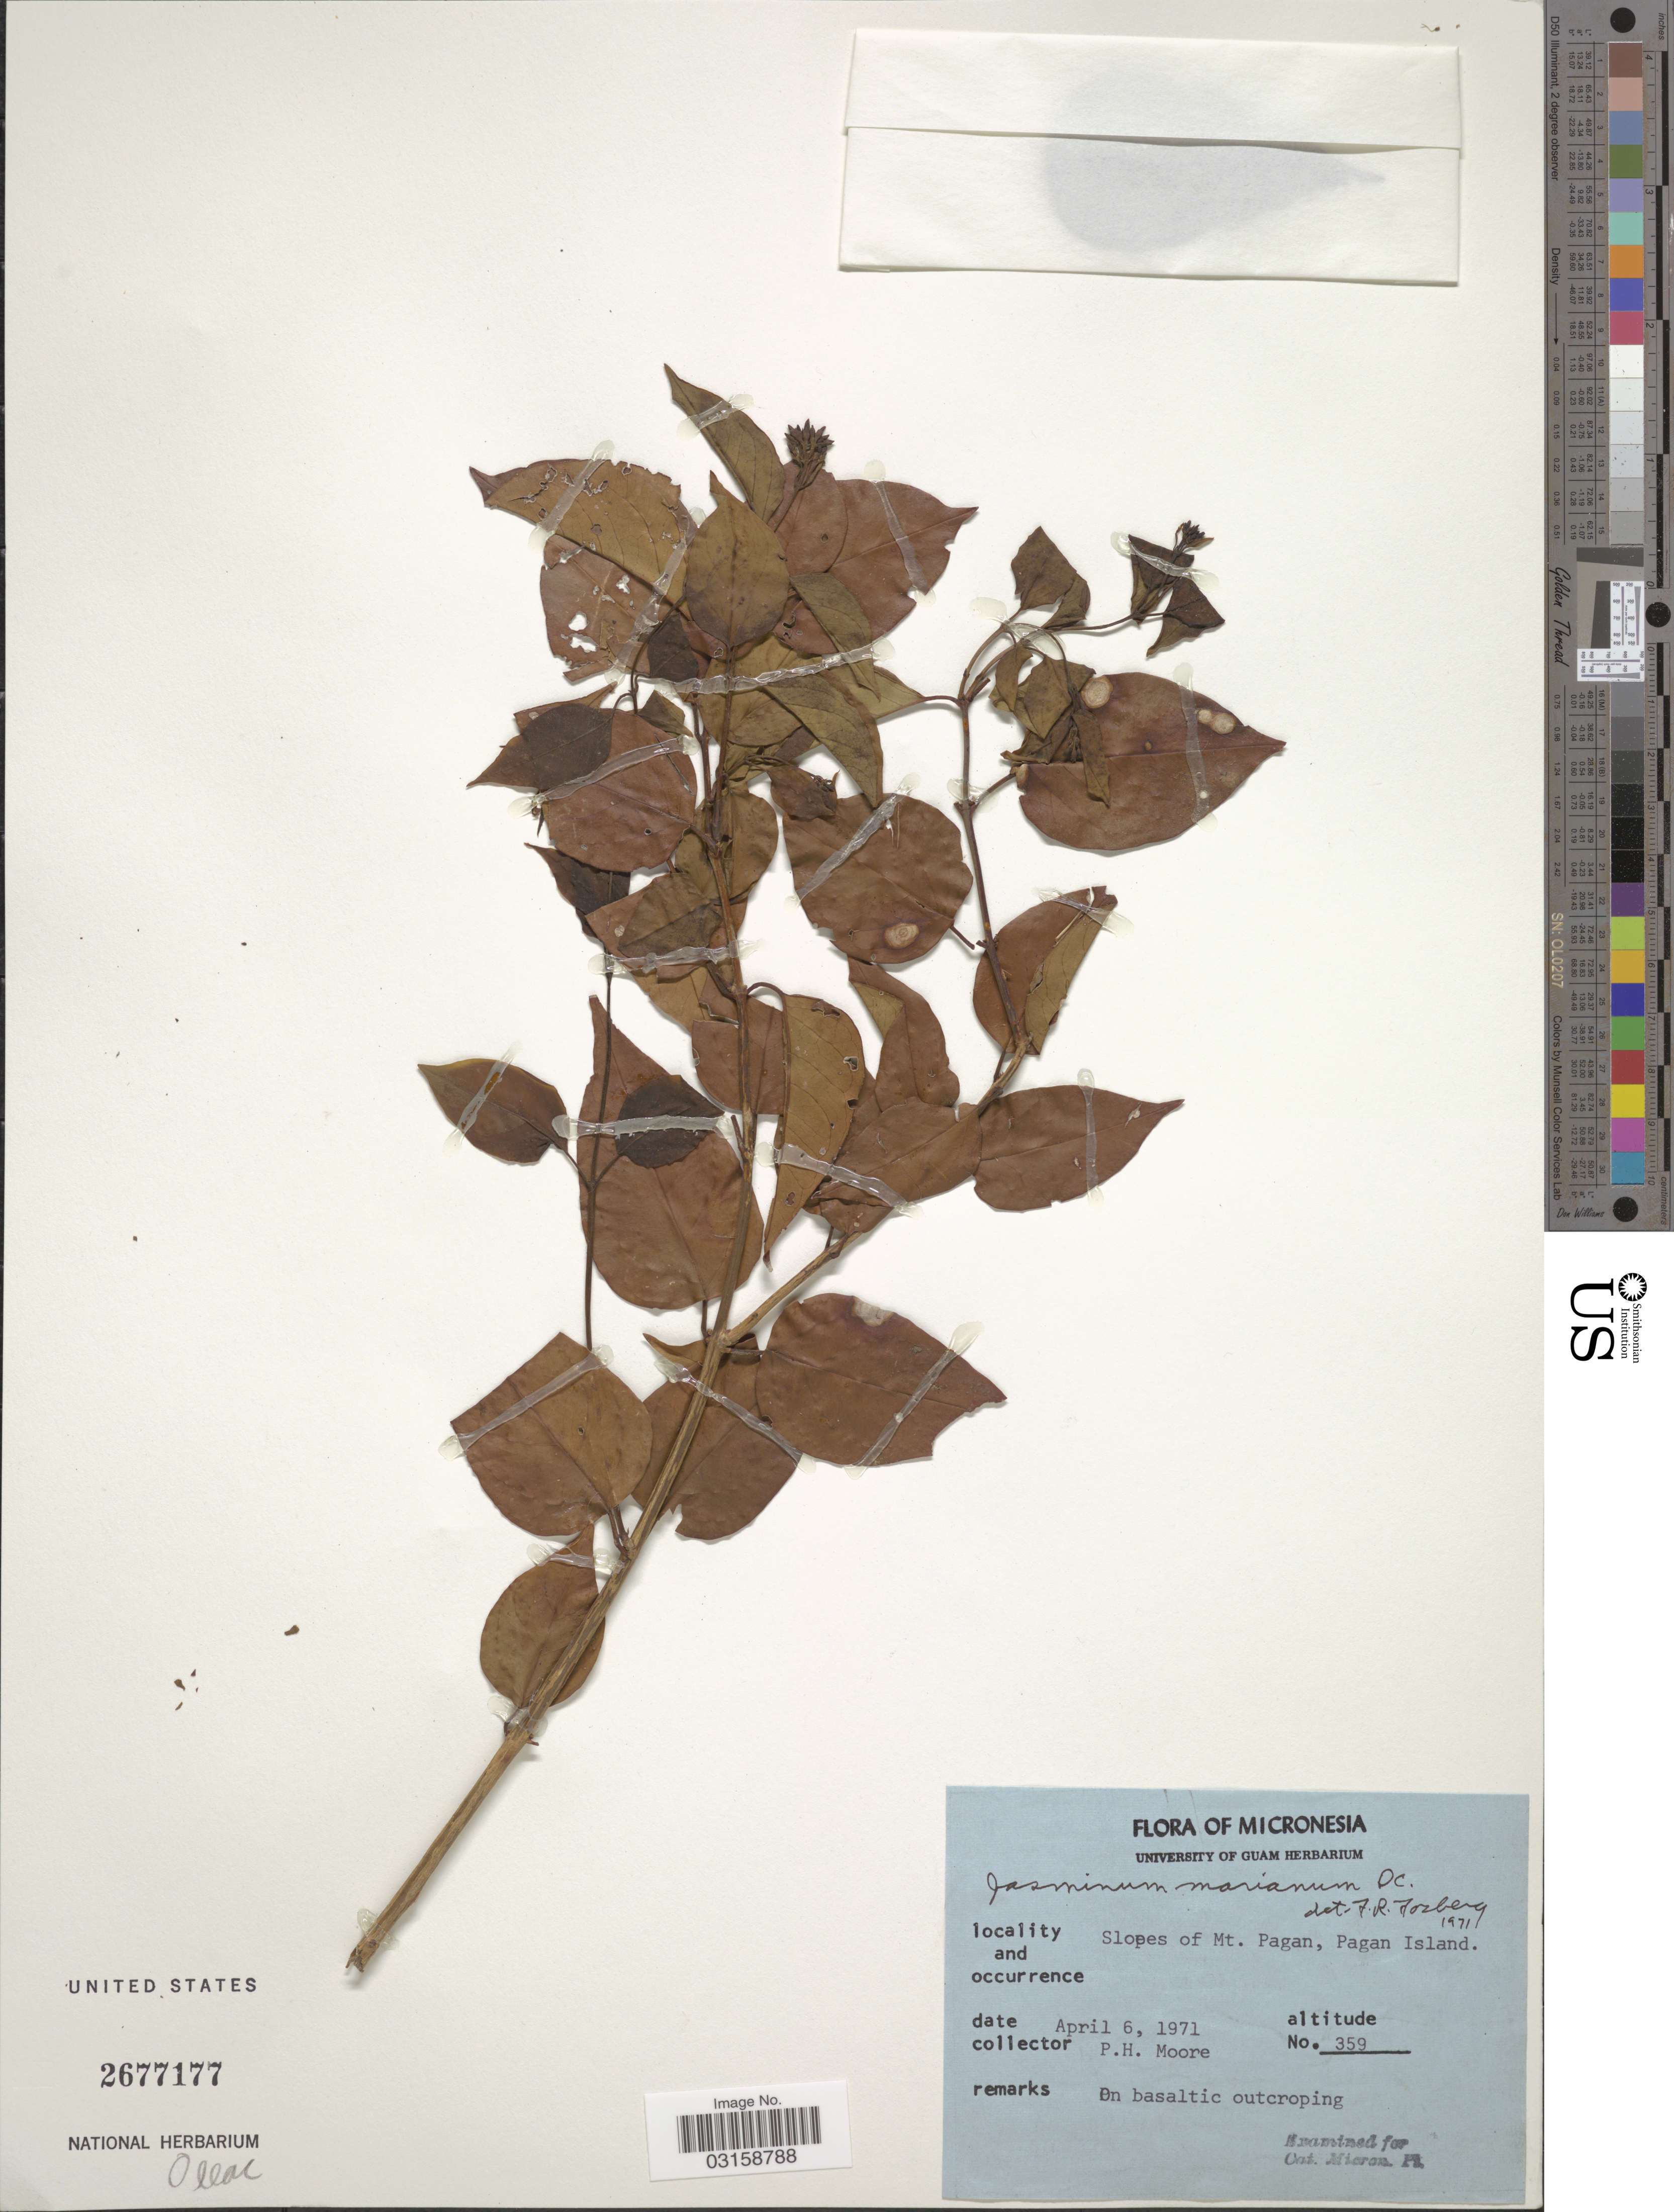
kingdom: Plantae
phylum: Tracheophyta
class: Magnoliopsida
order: Lamiales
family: Oleaceae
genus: Jasminum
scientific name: Jasminum marianum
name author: DC.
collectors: P. H. Moore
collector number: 359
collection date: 1971-04-06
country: Northern Mariana Islands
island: Pagan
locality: Micronesia. Slopes of Mt. Pagan, Pagan Island.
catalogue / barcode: US 2677177